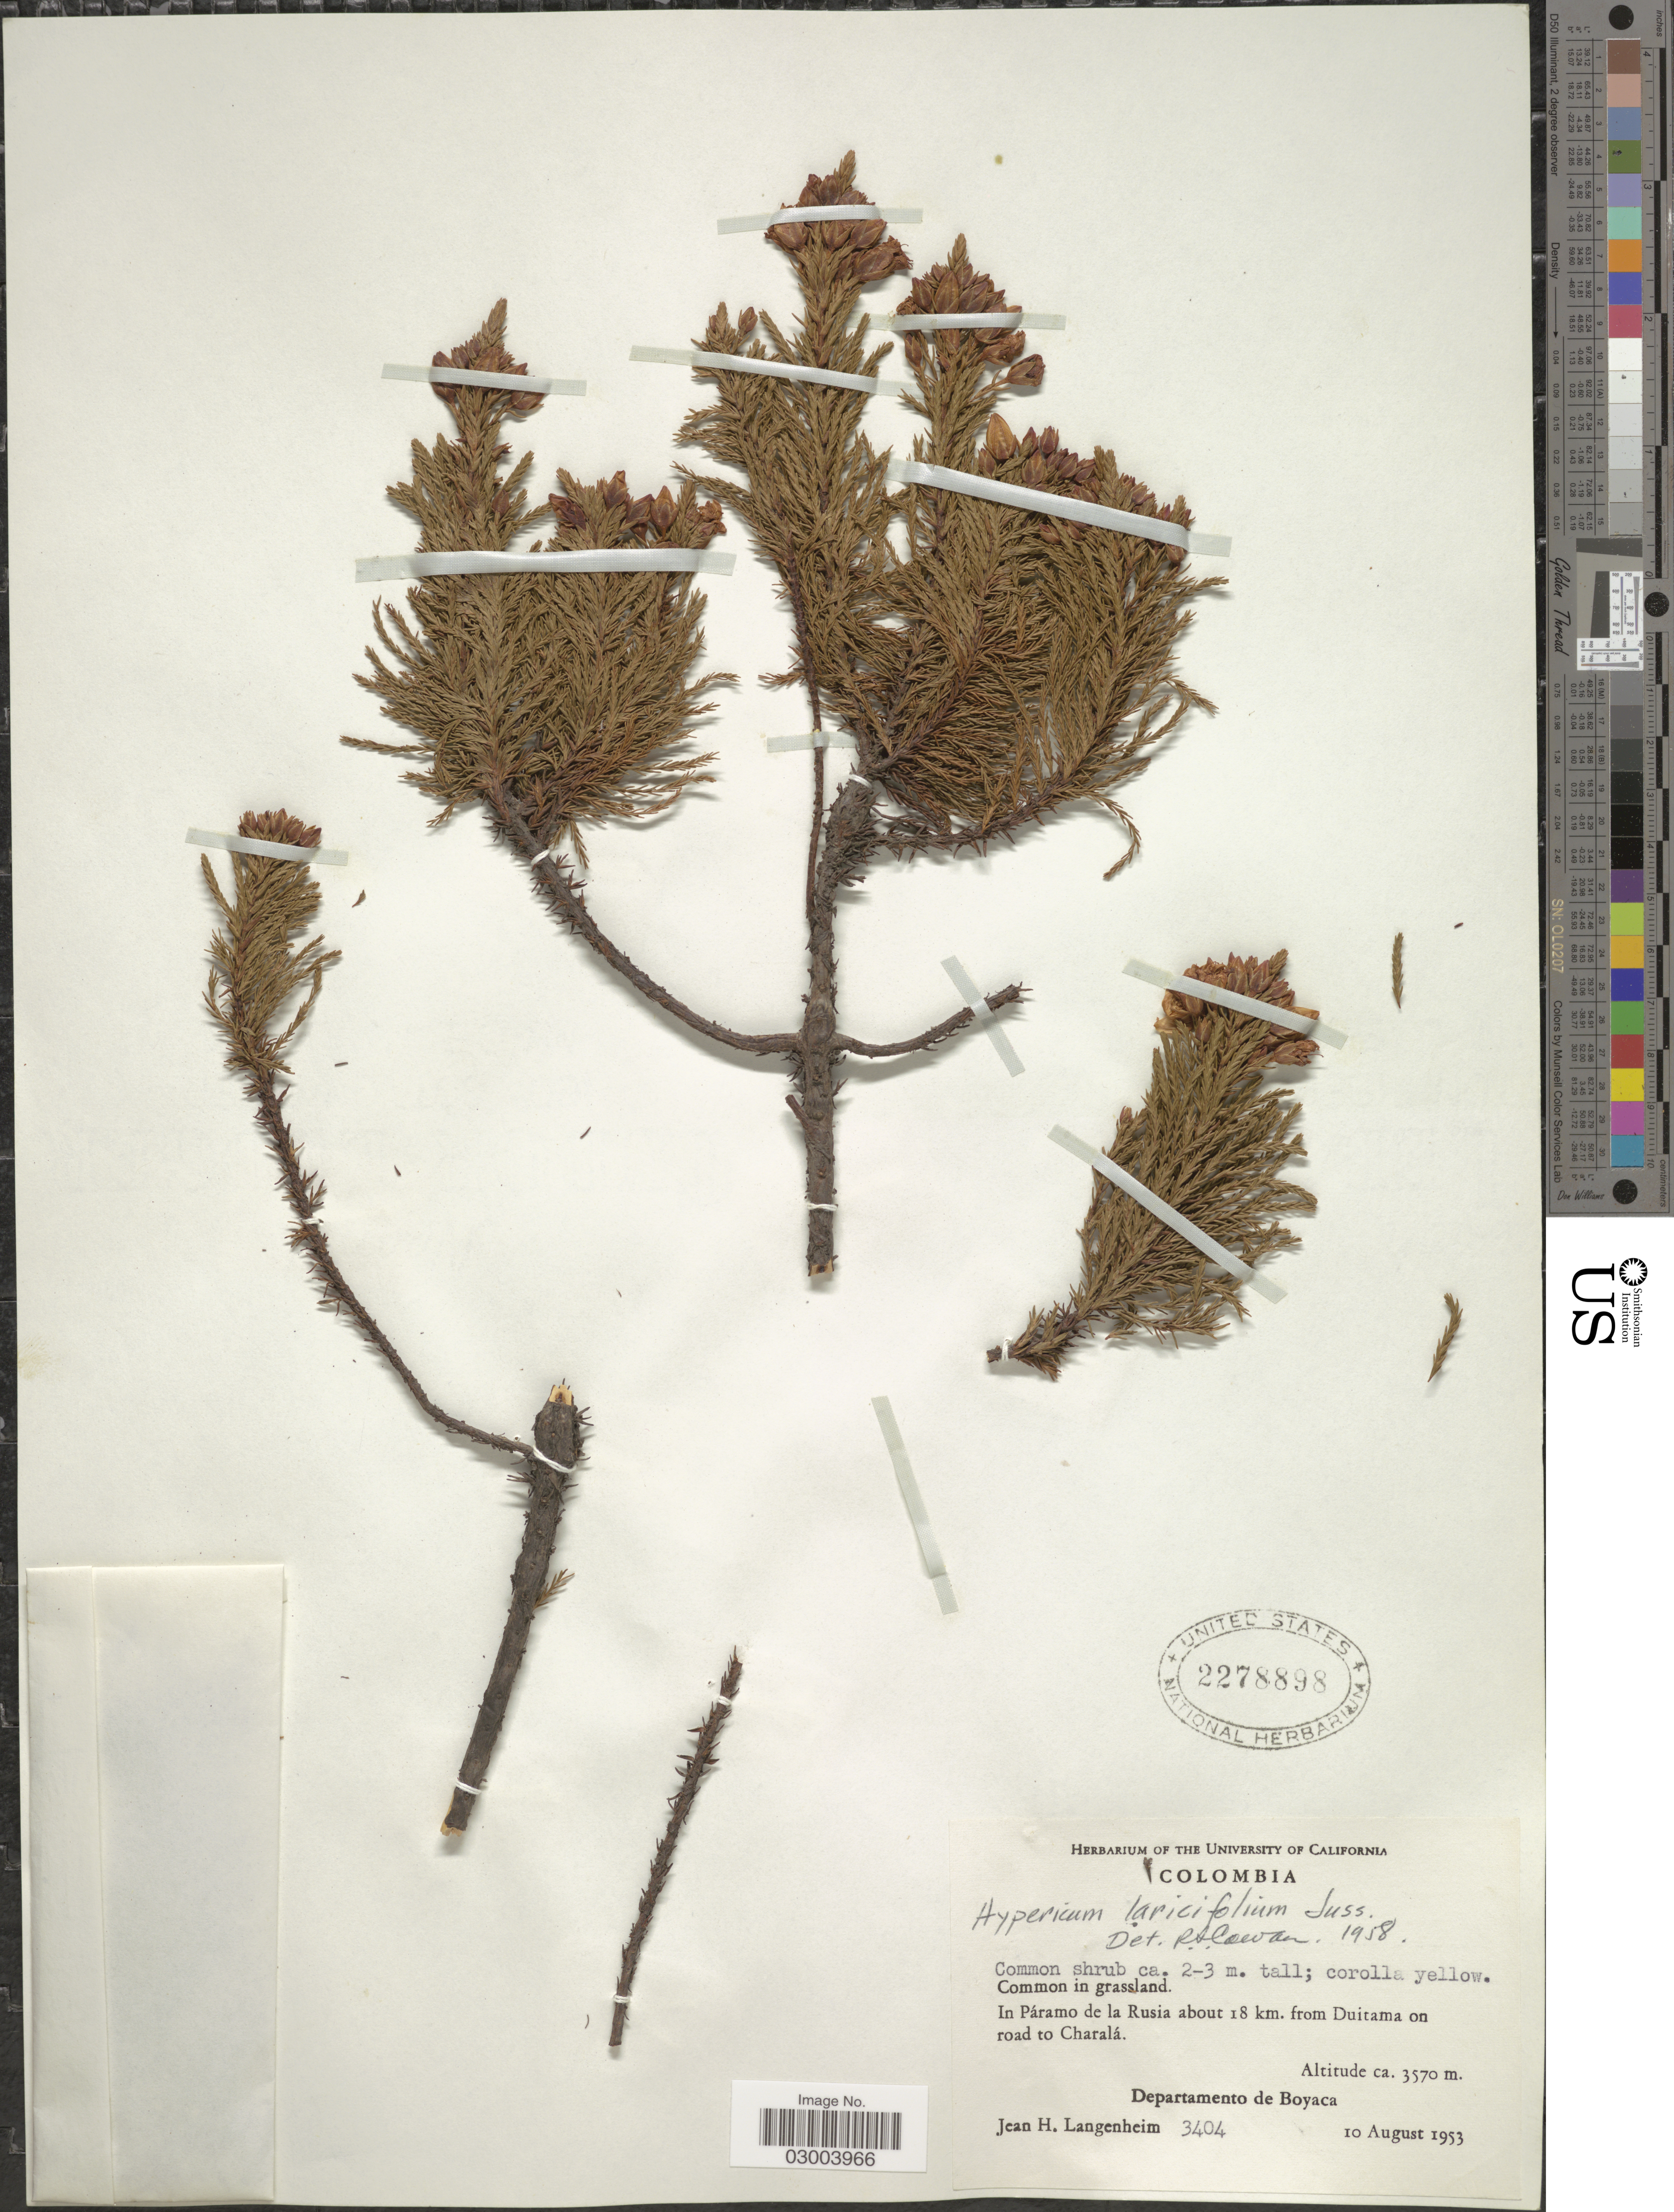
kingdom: Plantae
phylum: Tracheophyta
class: Magnoliopsida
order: Malpighiales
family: Hypericaceae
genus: Hypericum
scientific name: Hypericum laricifolium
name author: Juss.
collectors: J. H. Langenheim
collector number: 3404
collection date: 1953-08-10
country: Colombia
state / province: Boyacá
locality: In Páramo de la Rusia about 18 km. from Duitama on road to Charalá, Departamento de Boyaca.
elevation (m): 3570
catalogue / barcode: US 2278898